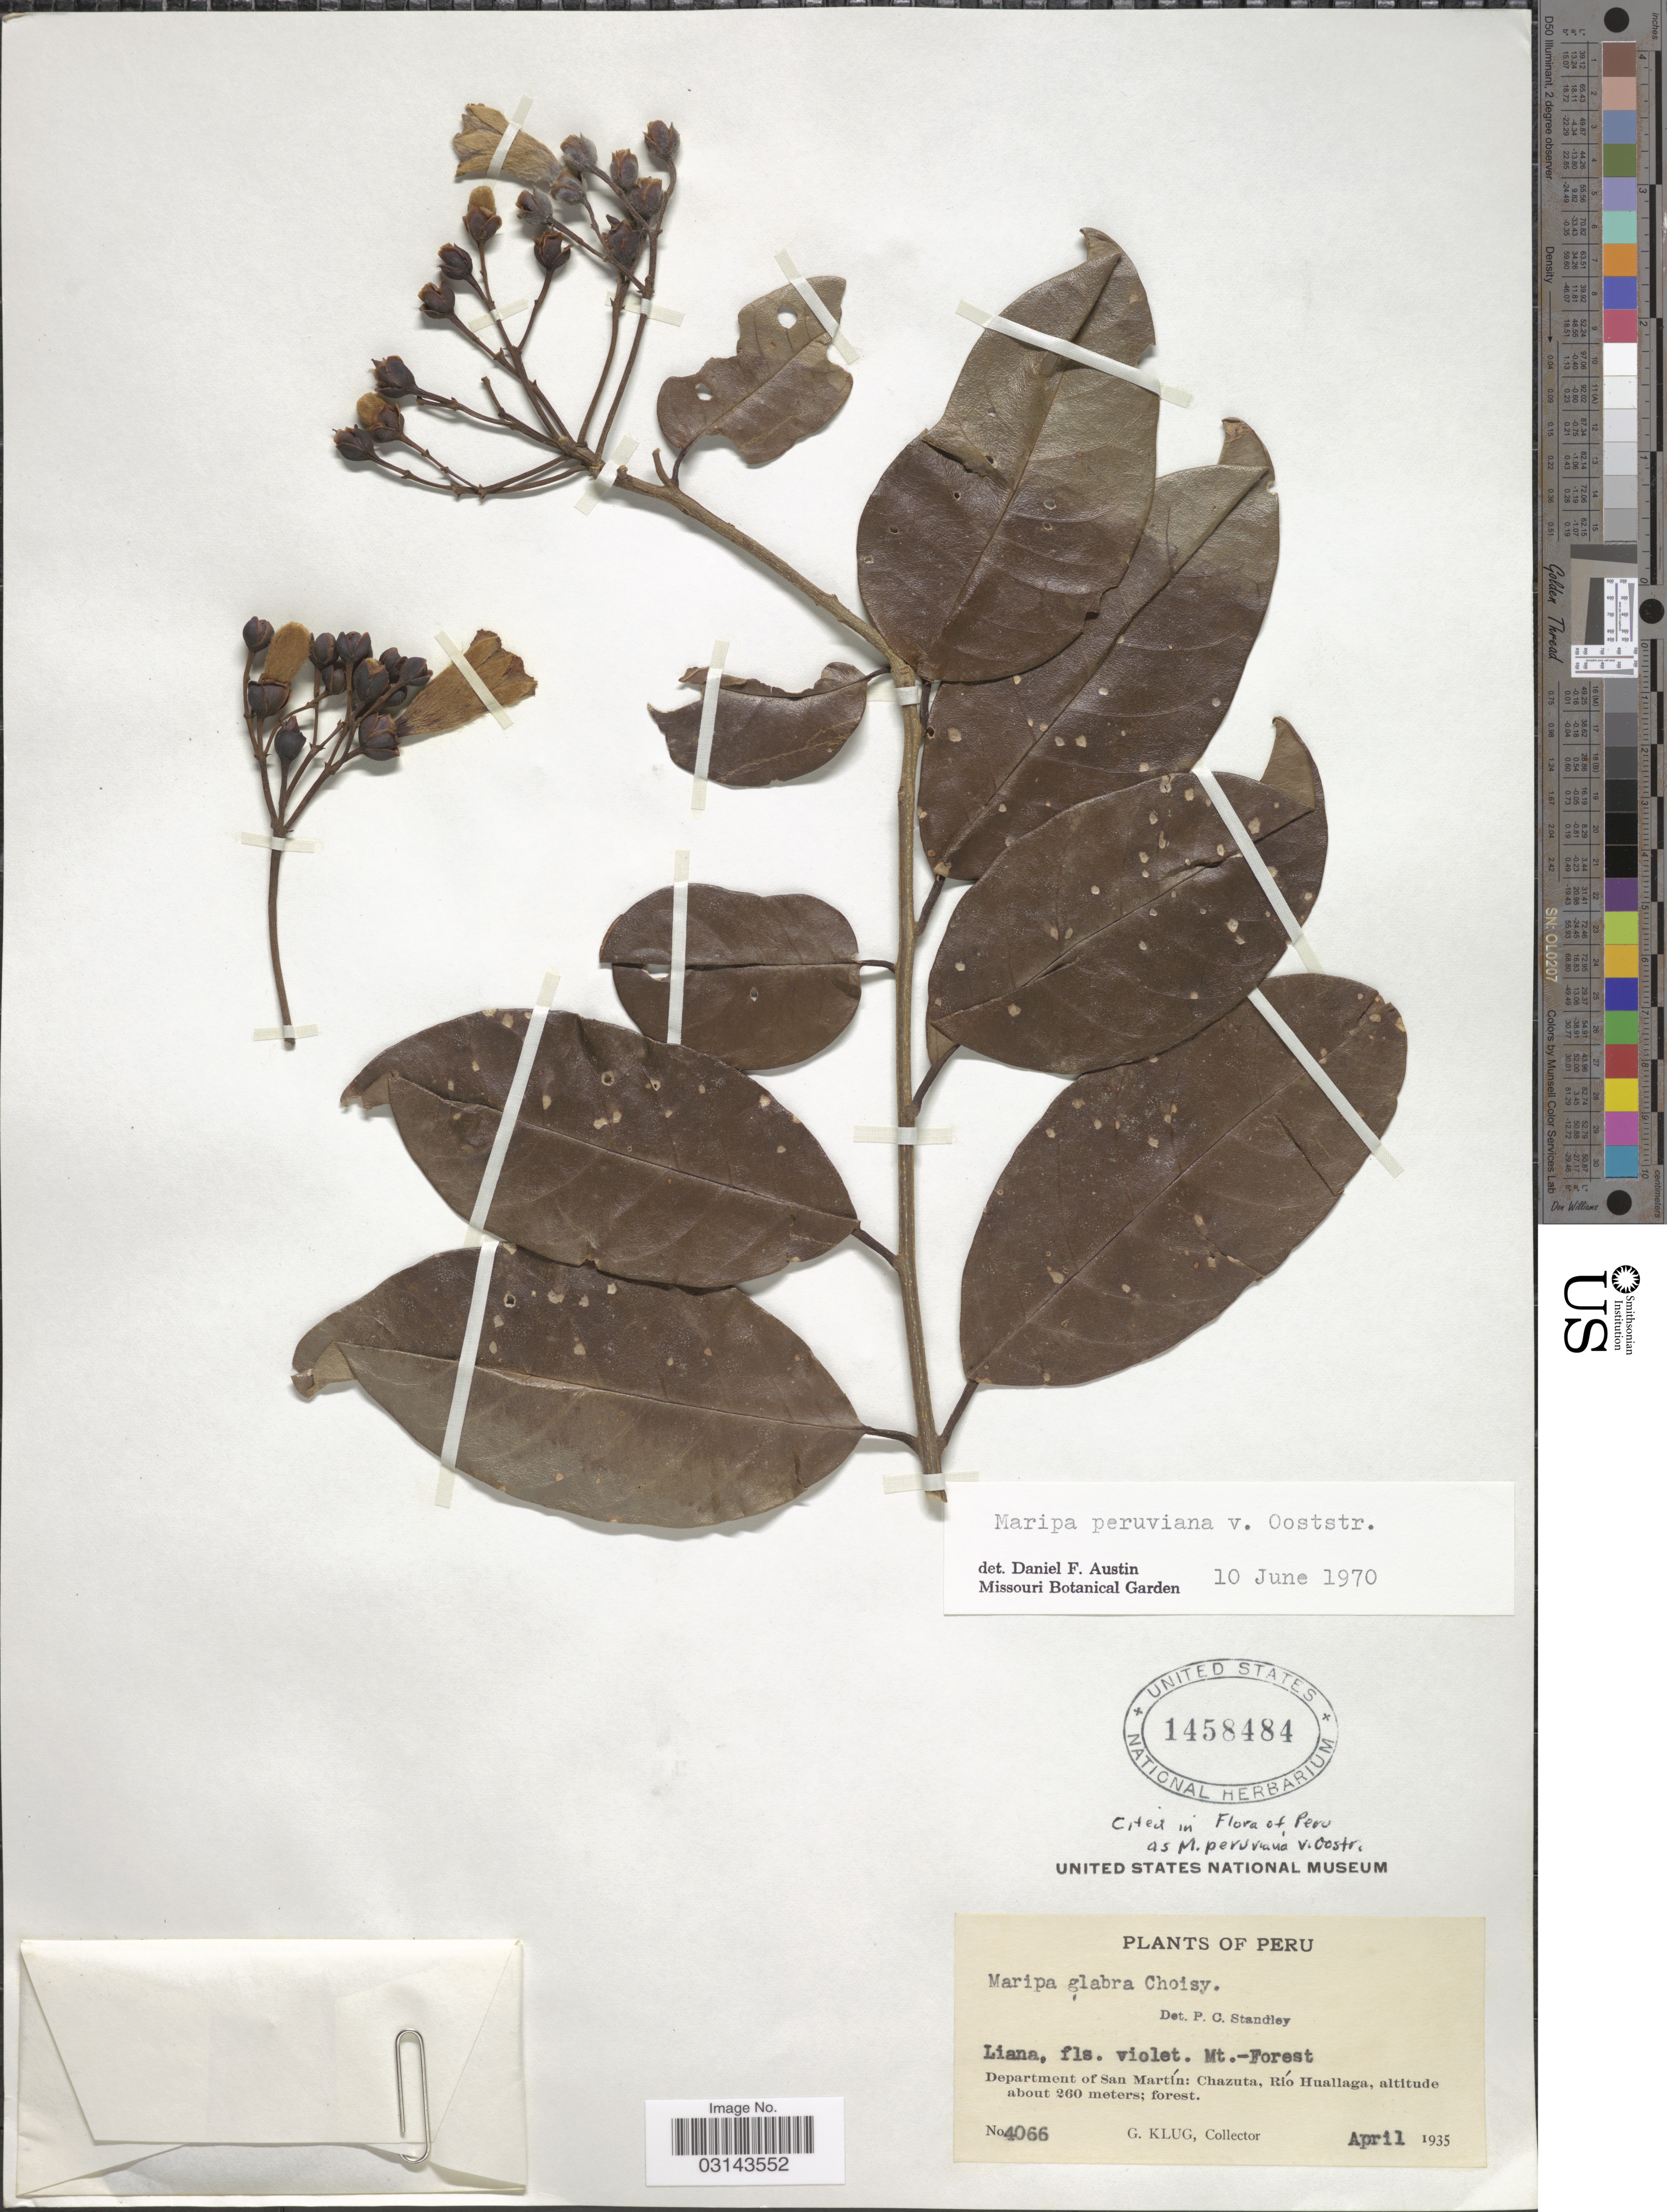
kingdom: Plantae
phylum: Tracheophyta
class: Magnoliopsida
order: Solanales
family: Convolvulaceae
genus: Maripa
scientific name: Maripa peruviana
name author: Ooststr.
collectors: G. Klug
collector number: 4066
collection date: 1935-04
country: Peru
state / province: San Martín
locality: Department of San Martín: Chazuta, Río Huallaga.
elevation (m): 260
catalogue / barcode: US 1458484